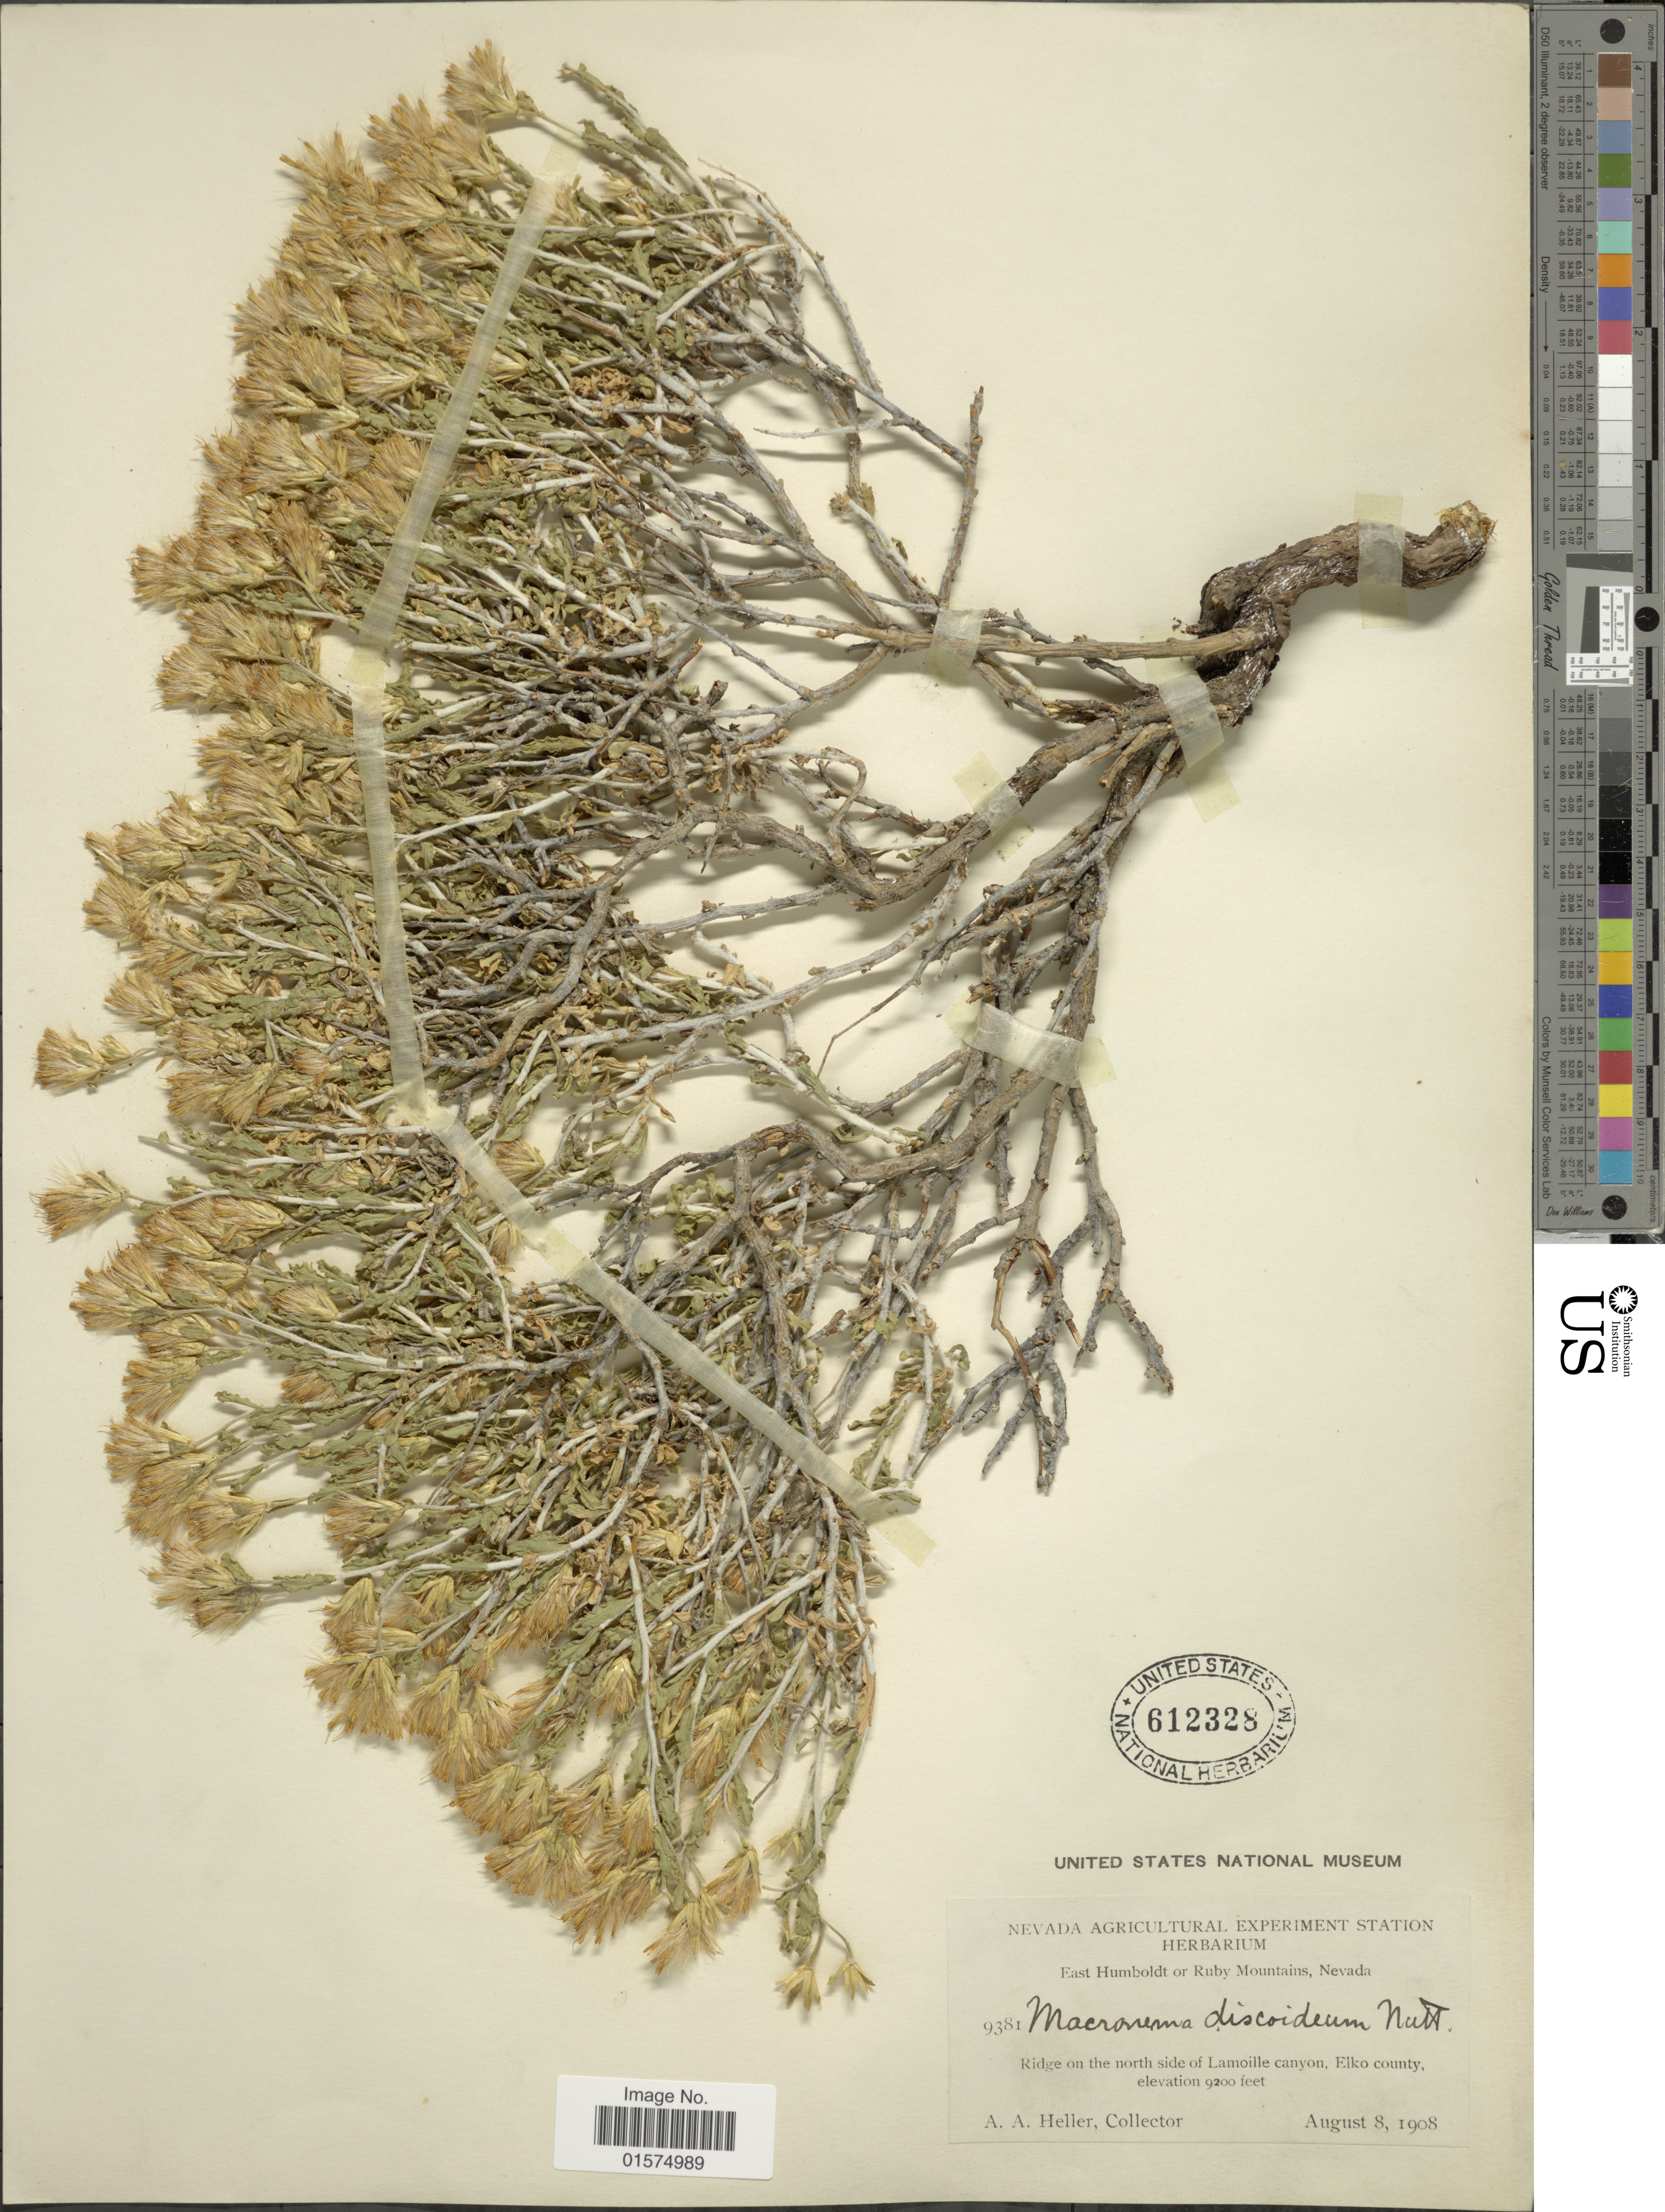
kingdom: Plantae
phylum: Tracheophyta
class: Magnoliopsida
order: Asterales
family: Asteraceae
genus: Ericameria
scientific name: Ericameria discoidea var. discoidea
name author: (Nutt.) G.L. Nesom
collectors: A. A. Heller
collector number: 9381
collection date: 1908-08-08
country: United States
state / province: Nevada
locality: East Humboldt or Ruby Mountains. Ridge on the north side of Lamoille canyon, Elko county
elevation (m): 2804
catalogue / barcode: US 612328